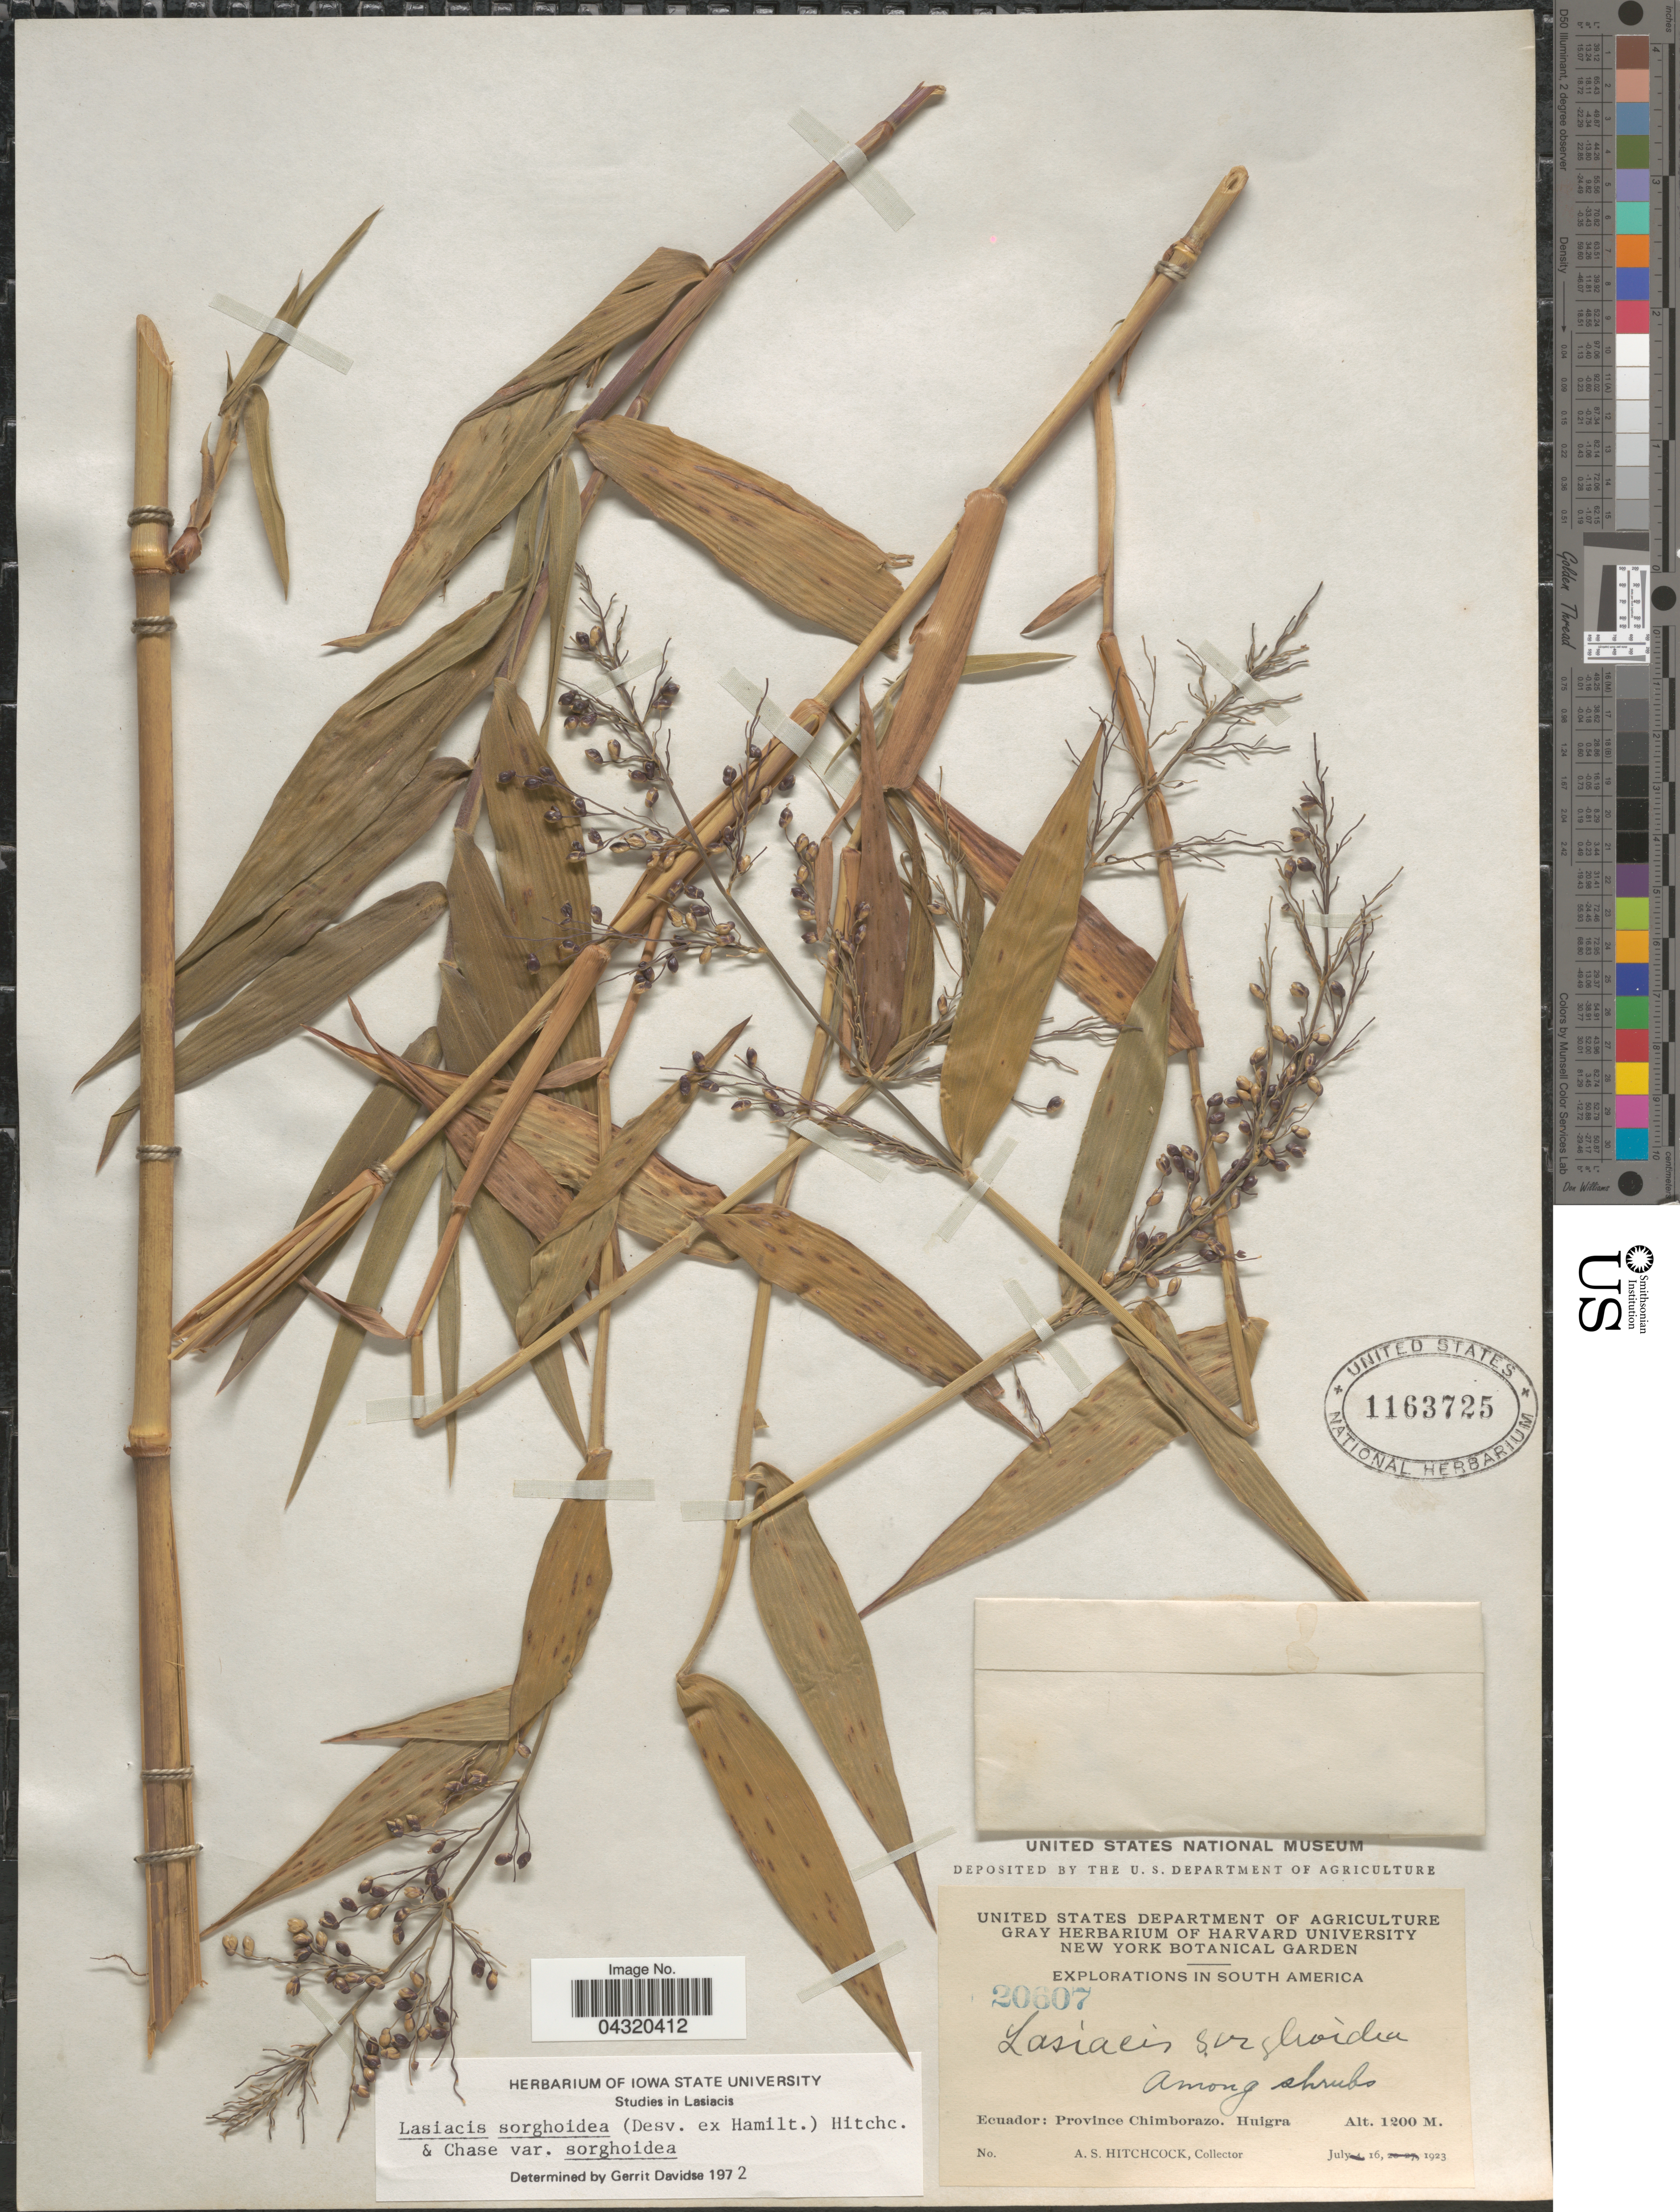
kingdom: Plantae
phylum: Tracheophyta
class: Liliopsida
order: Poales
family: Poaceae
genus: Lasiacis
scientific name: Lasiacis sorghoidea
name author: (Desv. ex Ham.) Hitchc. & Chase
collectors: A. S. Hitchcock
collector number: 20607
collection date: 1923-07-16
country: Ecuador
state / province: Chimborazo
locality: Explorations in South America. Among shrubs. Huigra.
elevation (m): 1200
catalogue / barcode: US 1163725